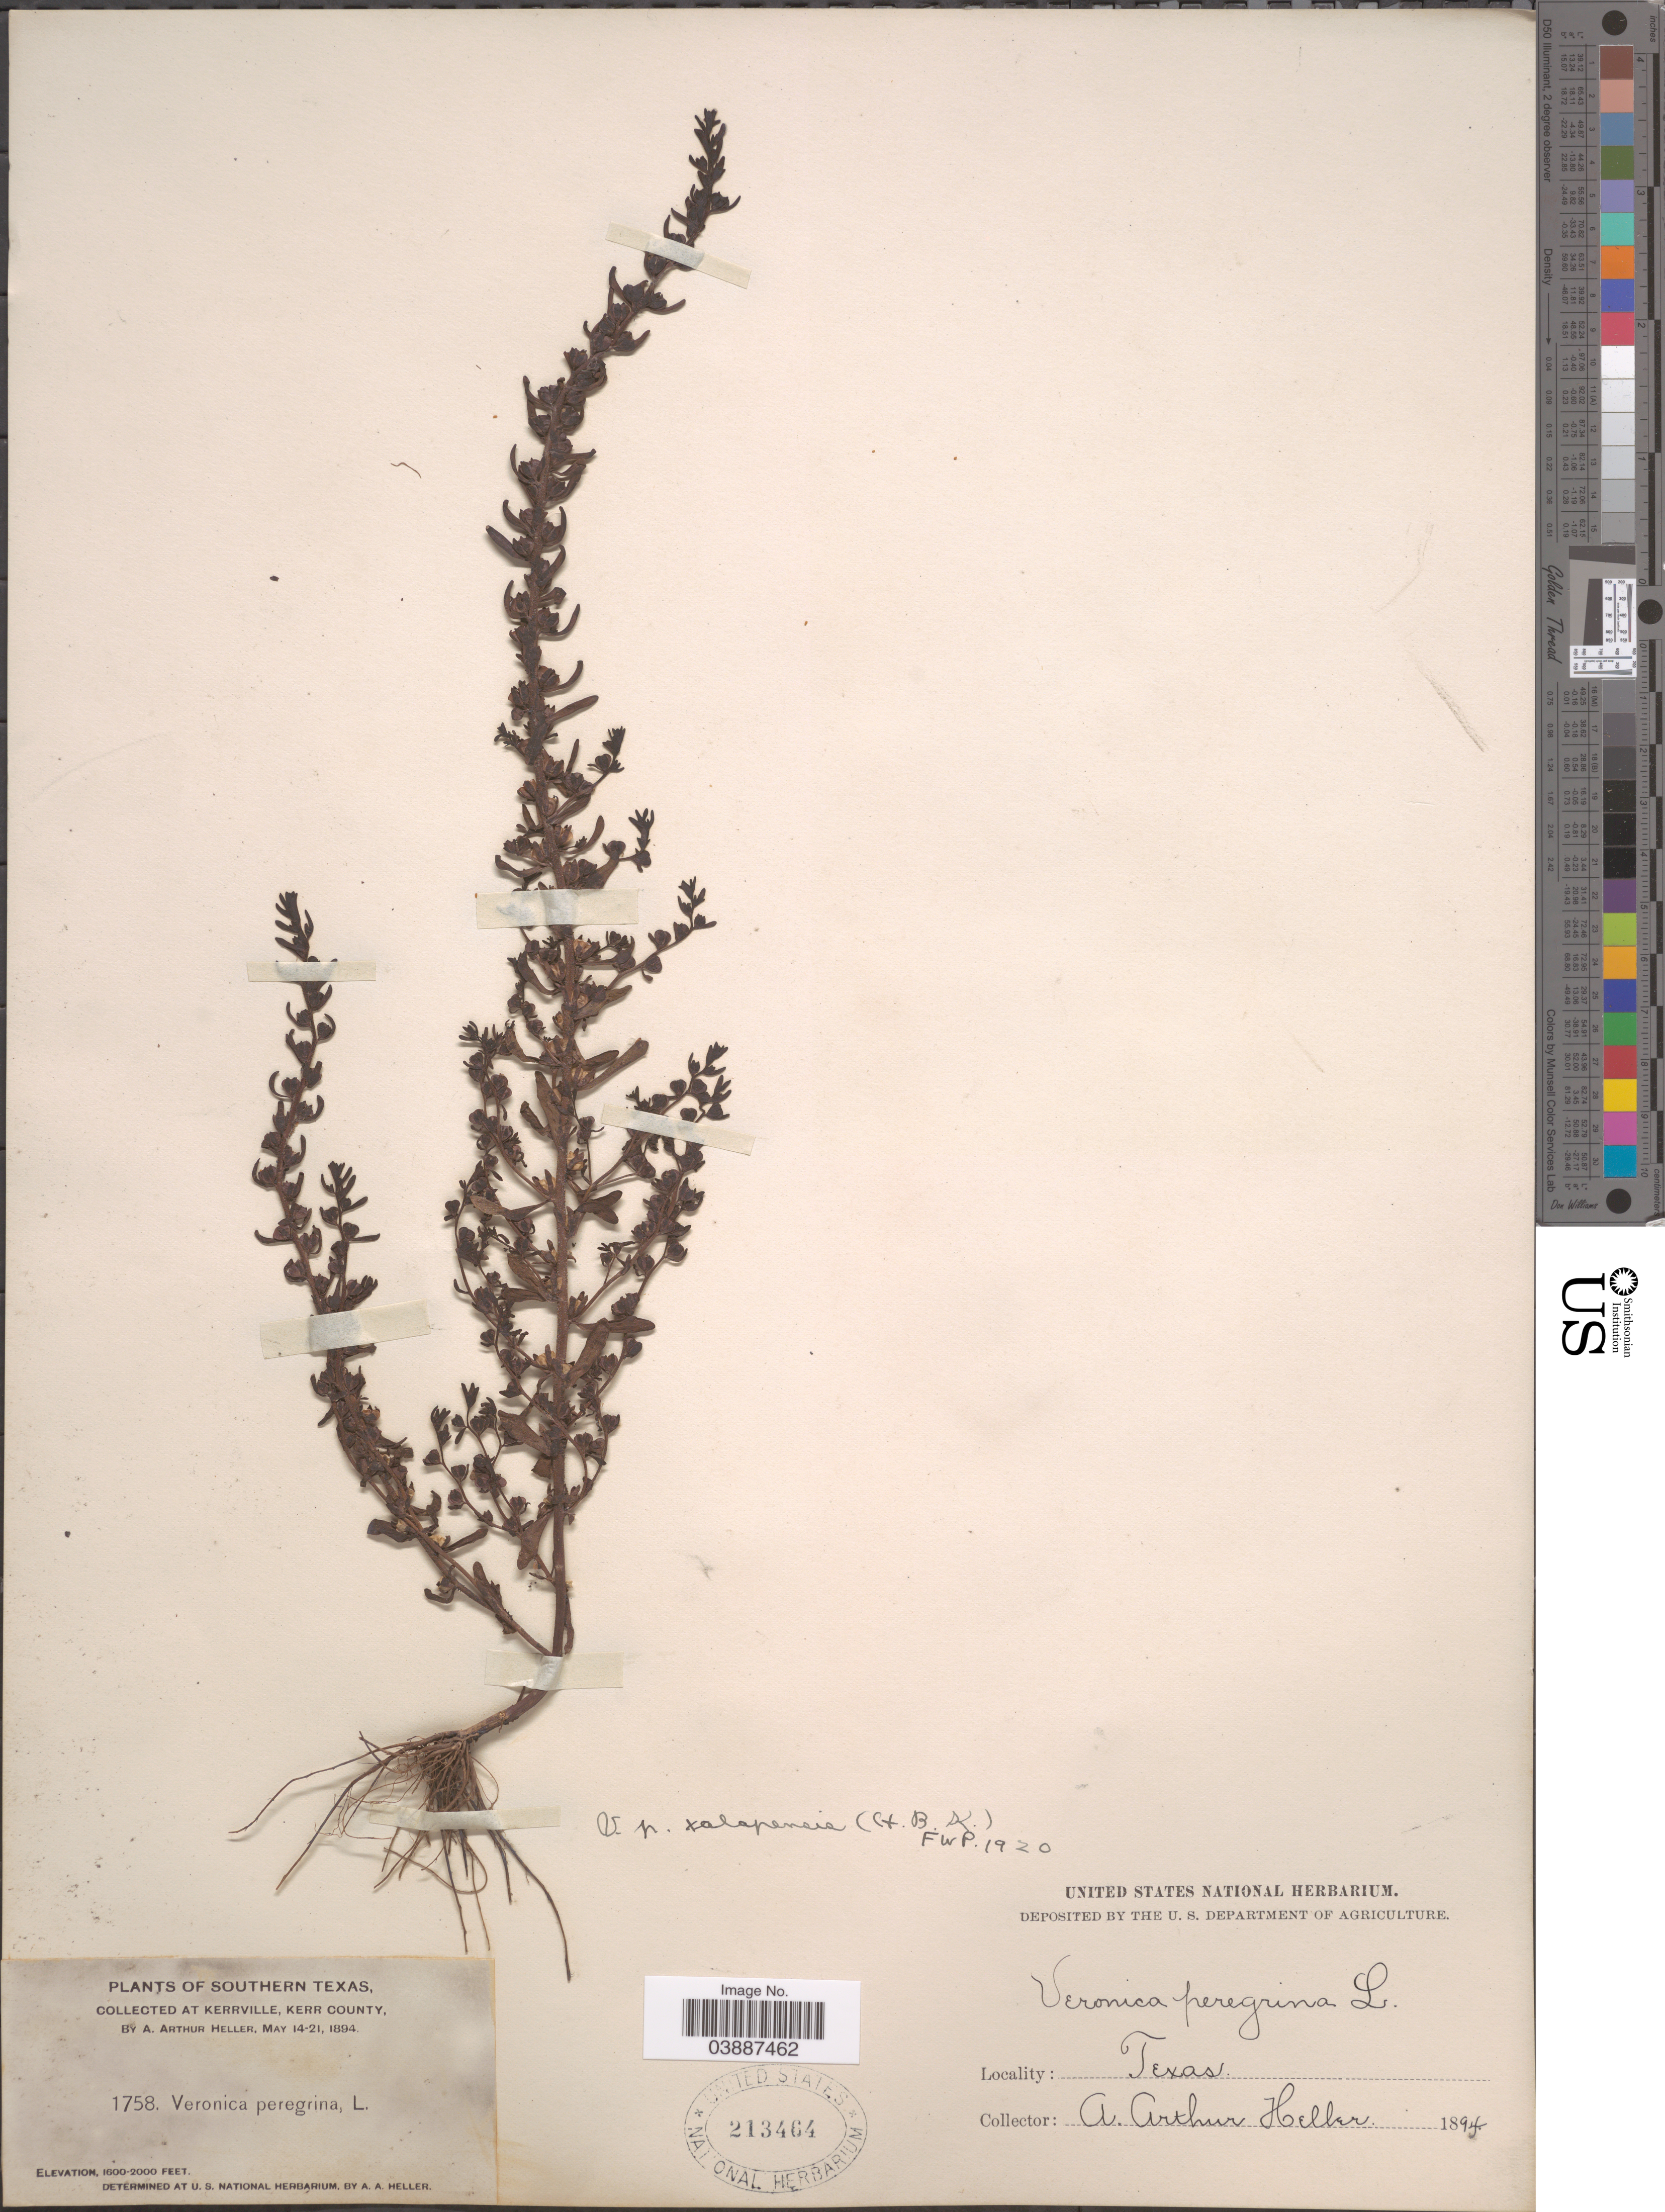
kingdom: Plantae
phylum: Tracheophyta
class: Magnoliopsida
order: Lamiales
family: Plantaginaceae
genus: Veronica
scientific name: Veronica peregrina var. xalapensis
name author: Kunth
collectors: A. A. Heller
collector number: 1758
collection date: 1894-05-14/1894-05-21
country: United States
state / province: Texas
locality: Southern Texas. At Kernville, Kerr County.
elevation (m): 488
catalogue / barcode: US 213464